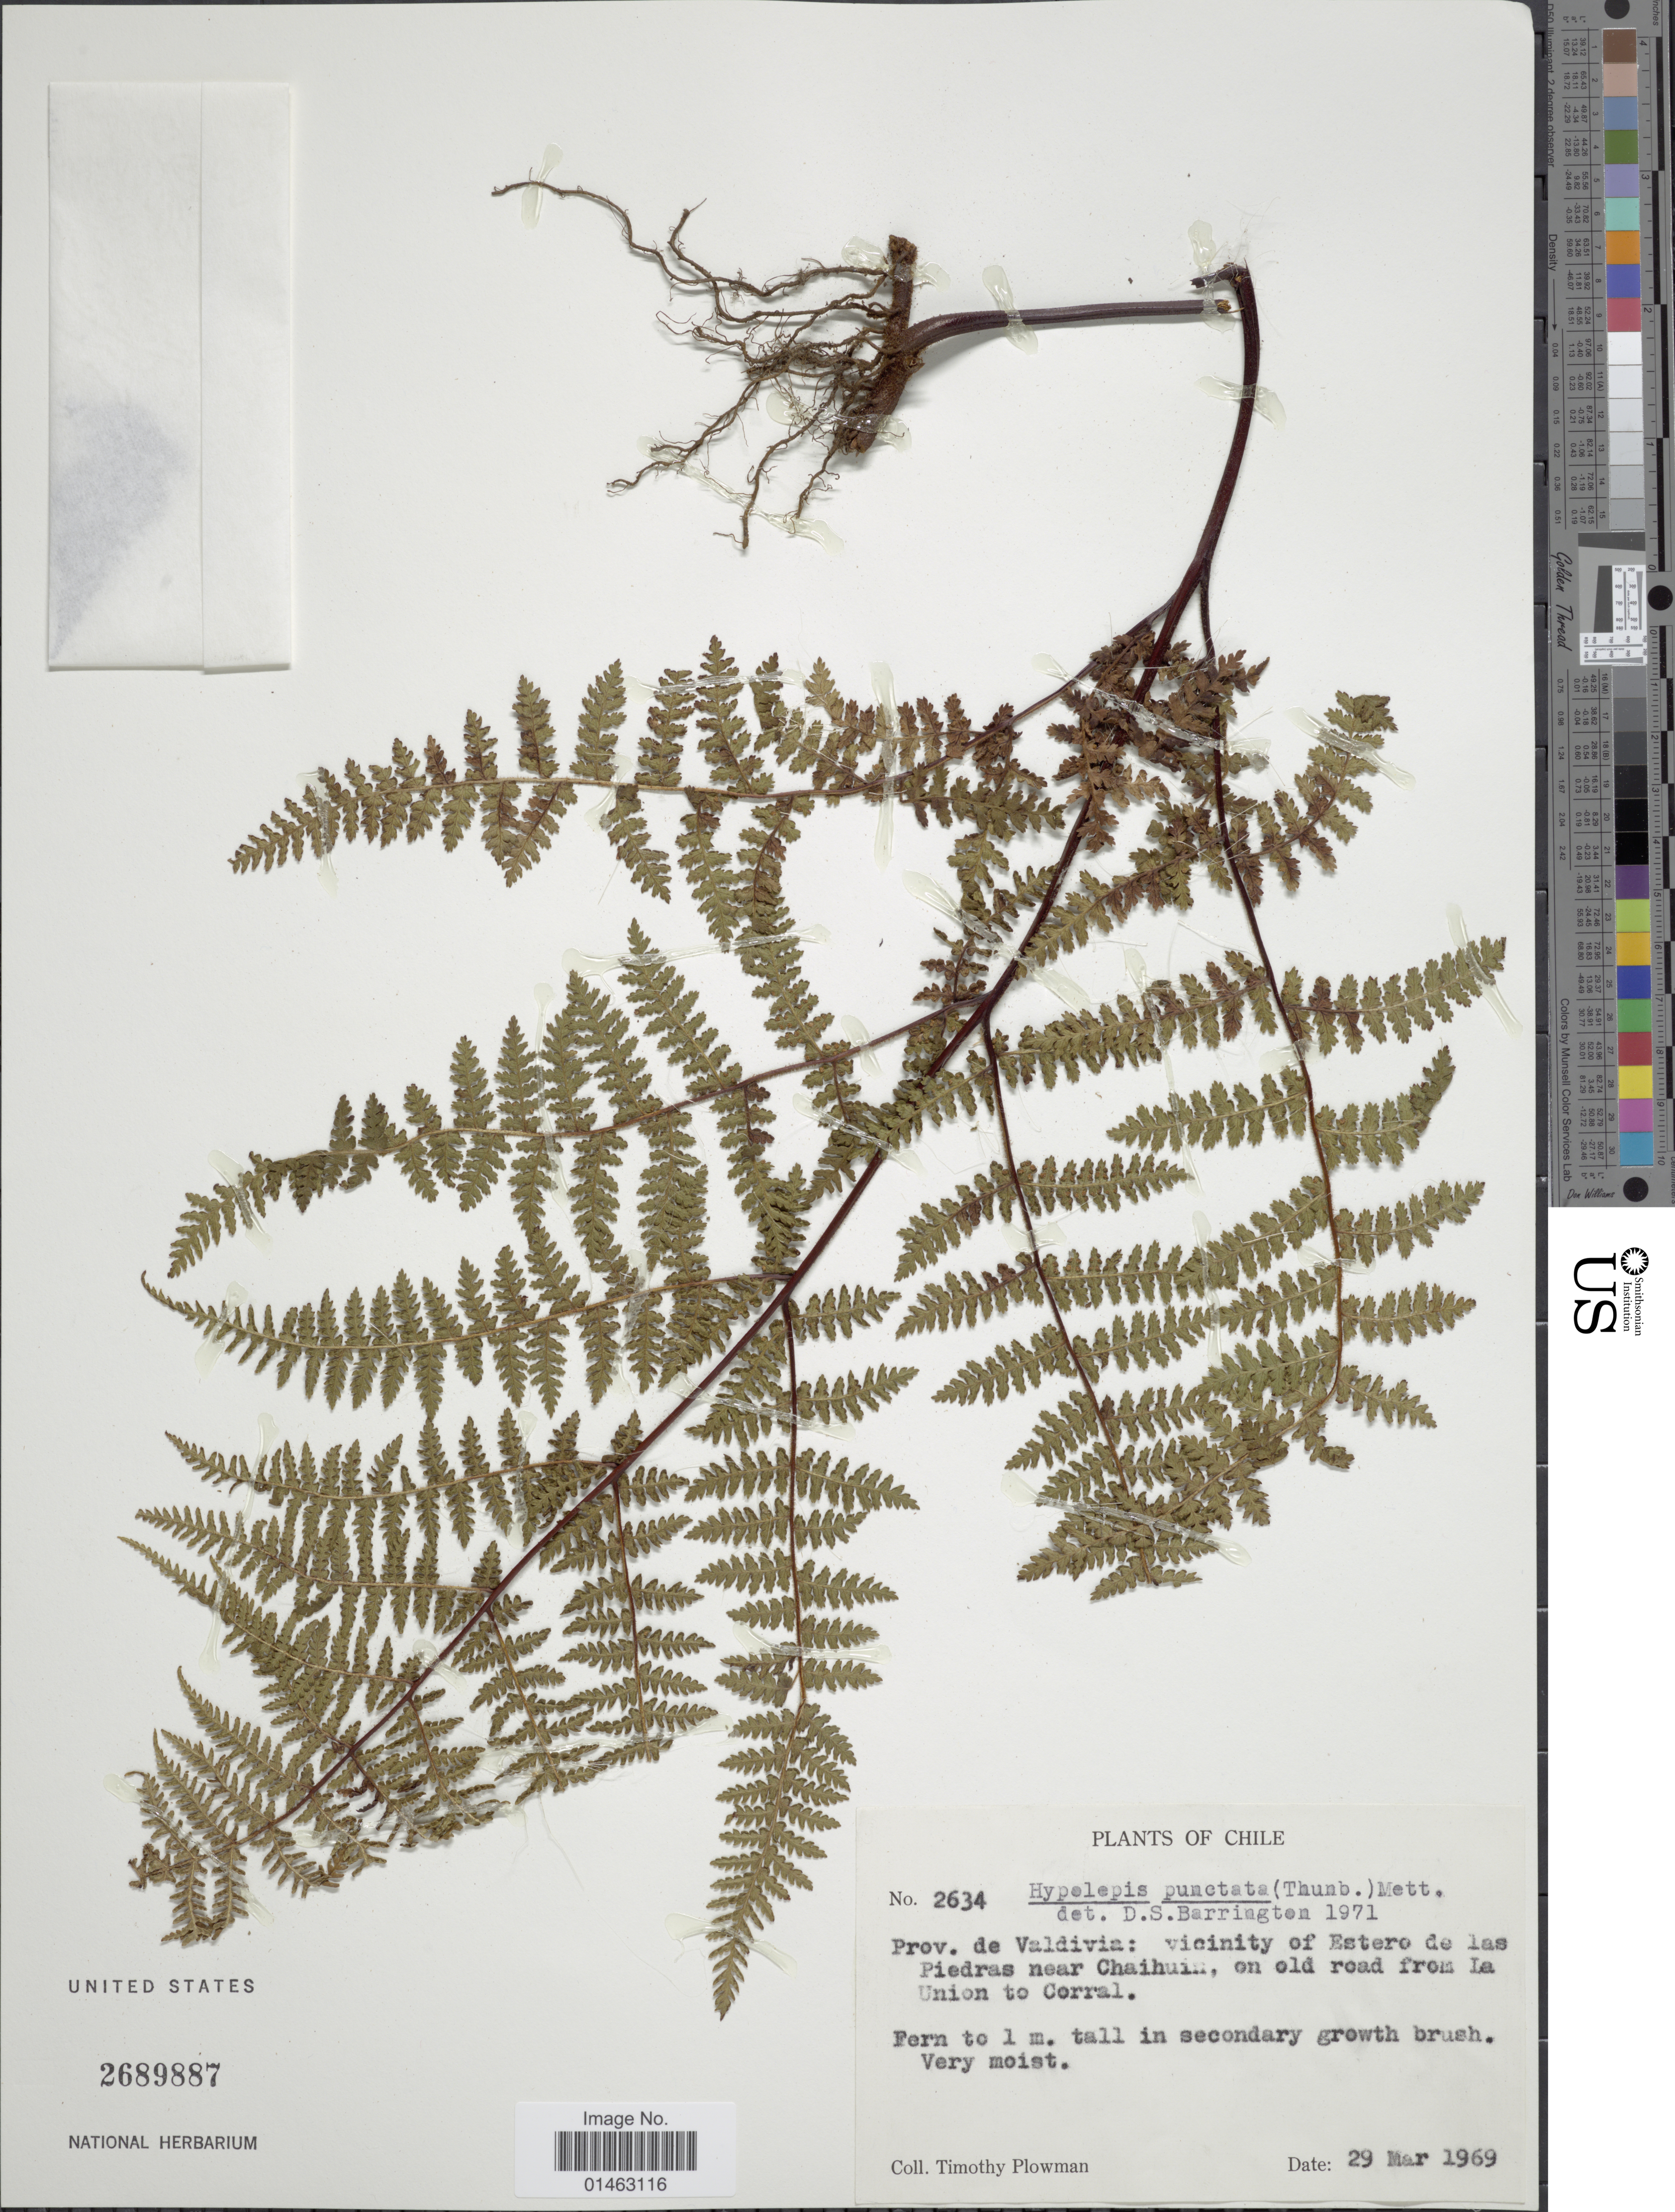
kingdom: Plantae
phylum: Tracheophyta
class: Polypodiopsida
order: Polypodiales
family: Dennstaedtiaceae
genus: Hypolepis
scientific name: Hypolepis rugosula var. poeppigii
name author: C. Chr. ex Skottsb.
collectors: T. Plowman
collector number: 2634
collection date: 1969-03-29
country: Chile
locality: Prov. de Valdivia: vicinity of Estero de las Piedras near Chaihuin, on old road from La Union to Corral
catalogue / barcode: US 2689887